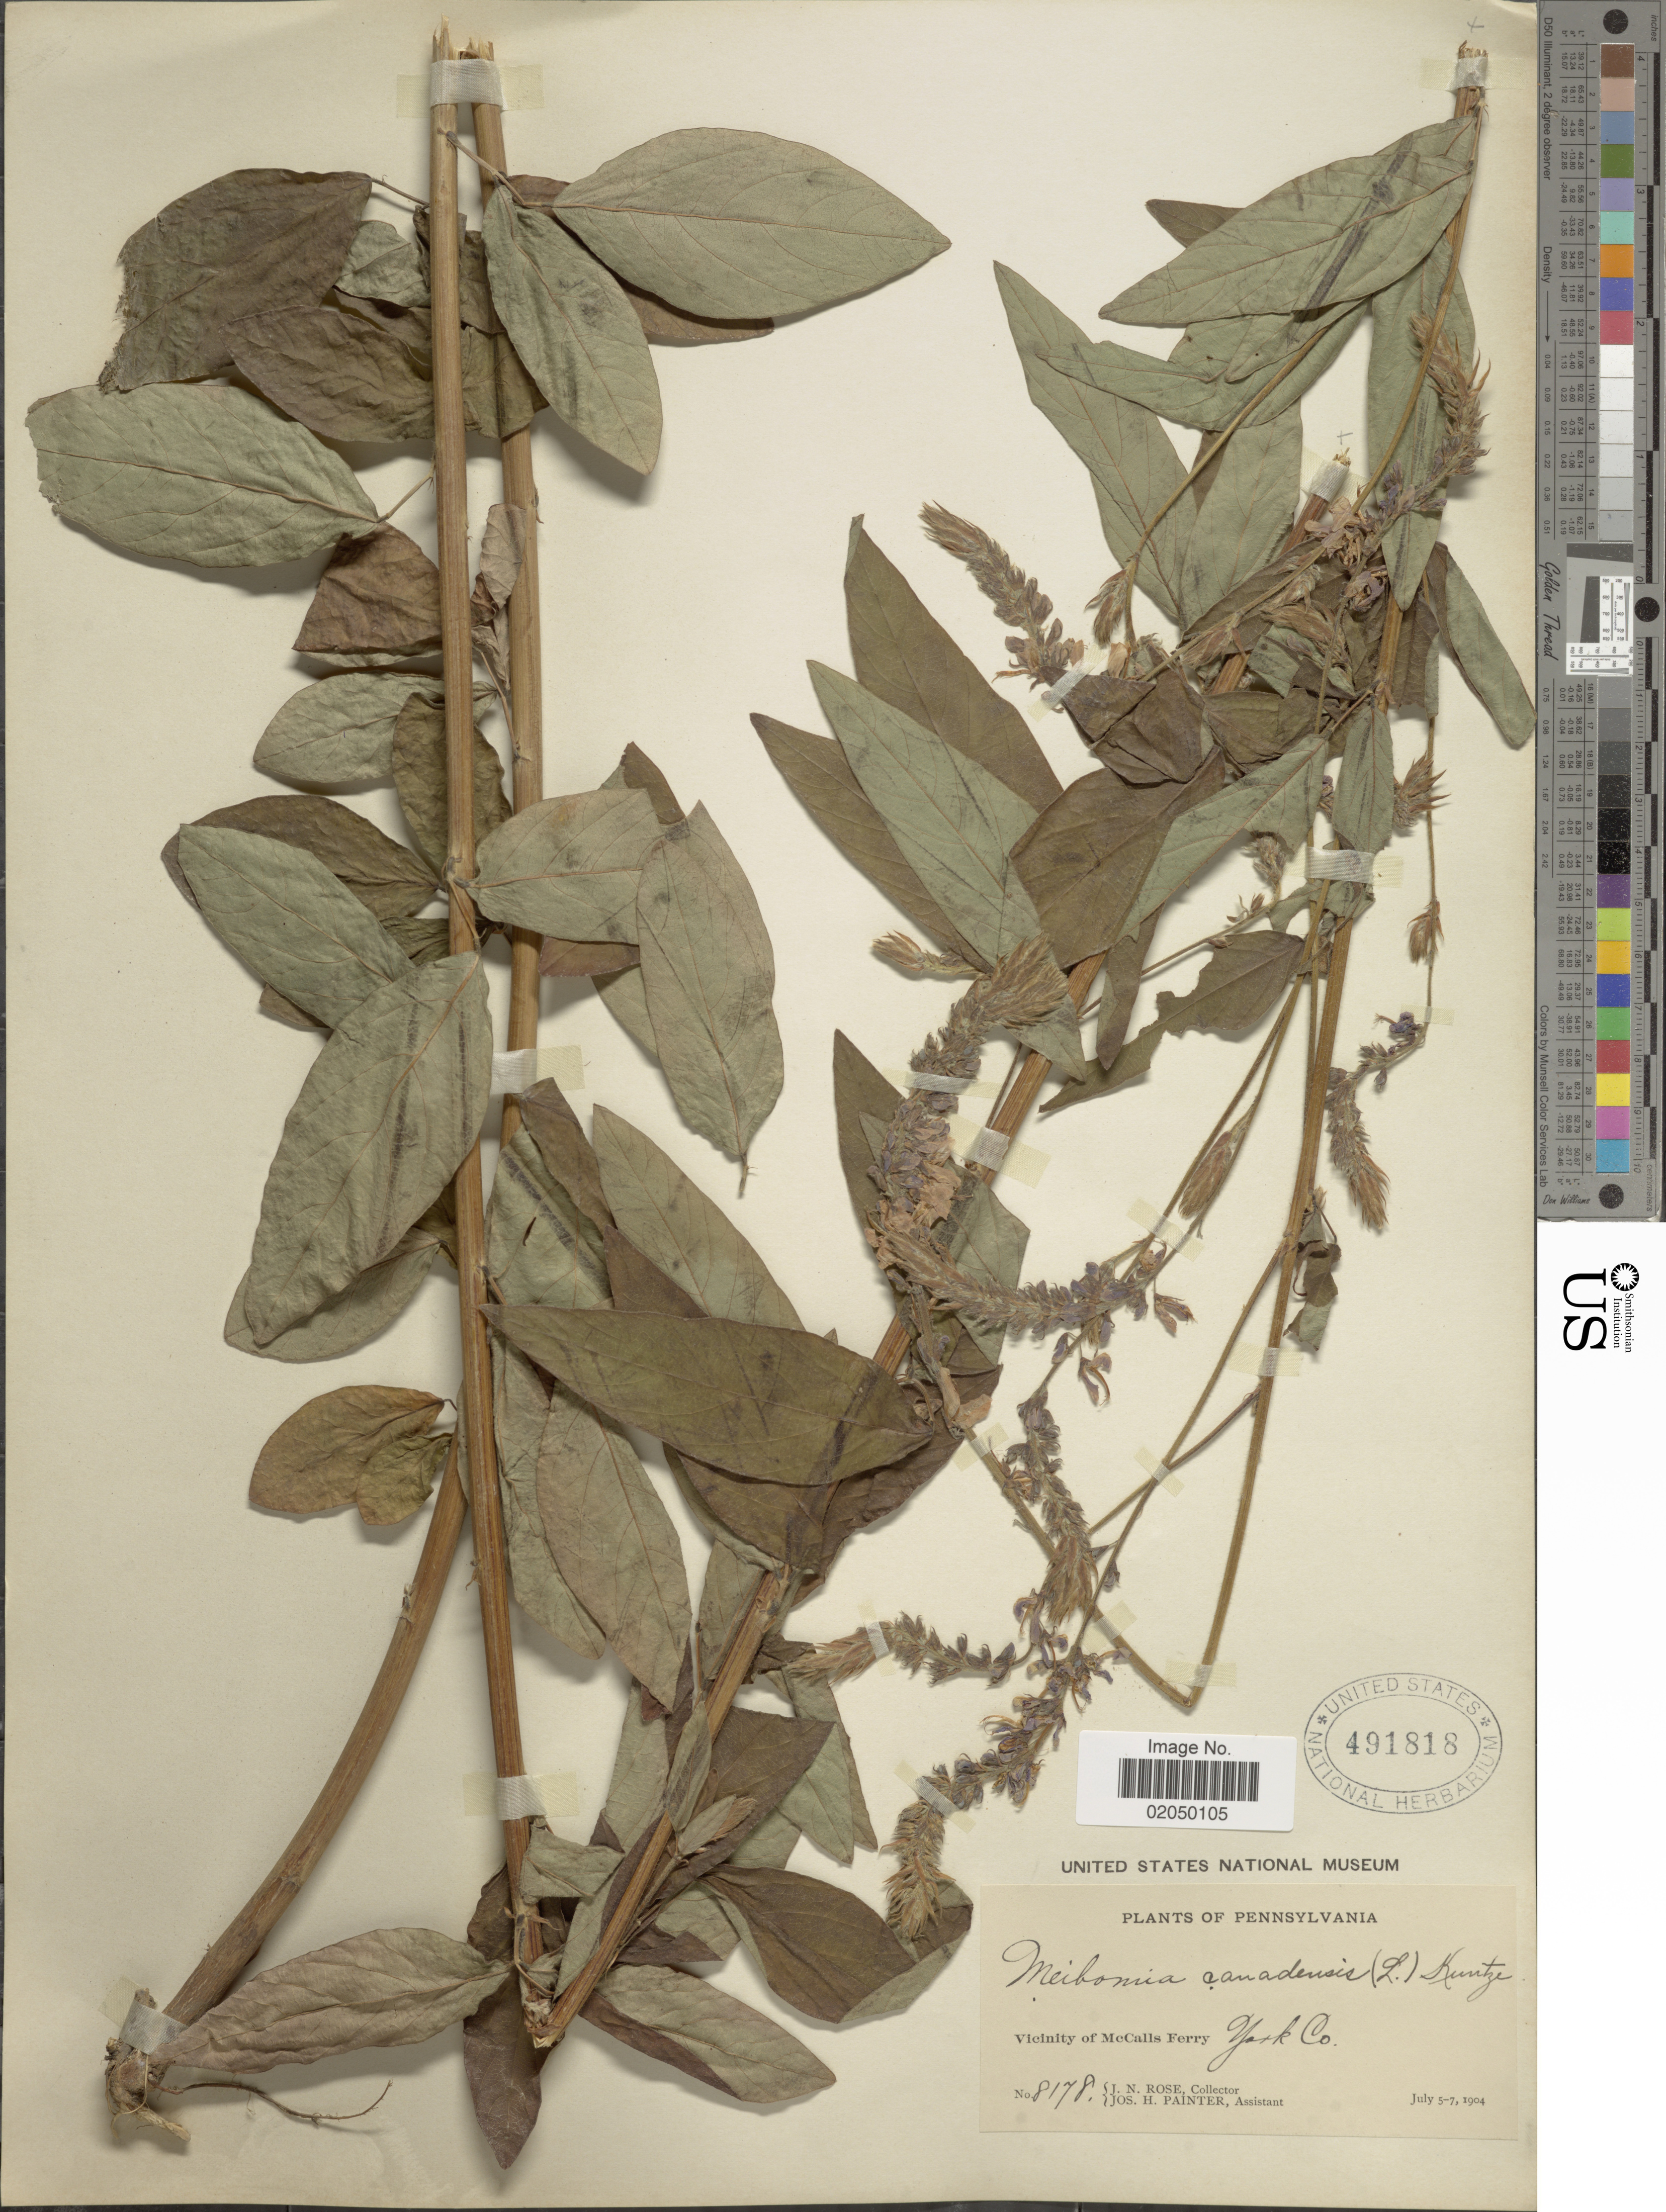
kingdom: Plantae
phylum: Tracheophyta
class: Magnoliopsida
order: Fabales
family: Fabaceae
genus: Desmodium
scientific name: Desmodium canadense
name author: (L.) DC.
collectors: J. N. Rose & J. H. Painter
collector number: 8178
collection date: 1904-07-05/1904-07-07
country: United States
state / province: Pennsylvania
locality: Vicinity of McCalls Ferry. York Co.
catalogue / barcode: US 491818